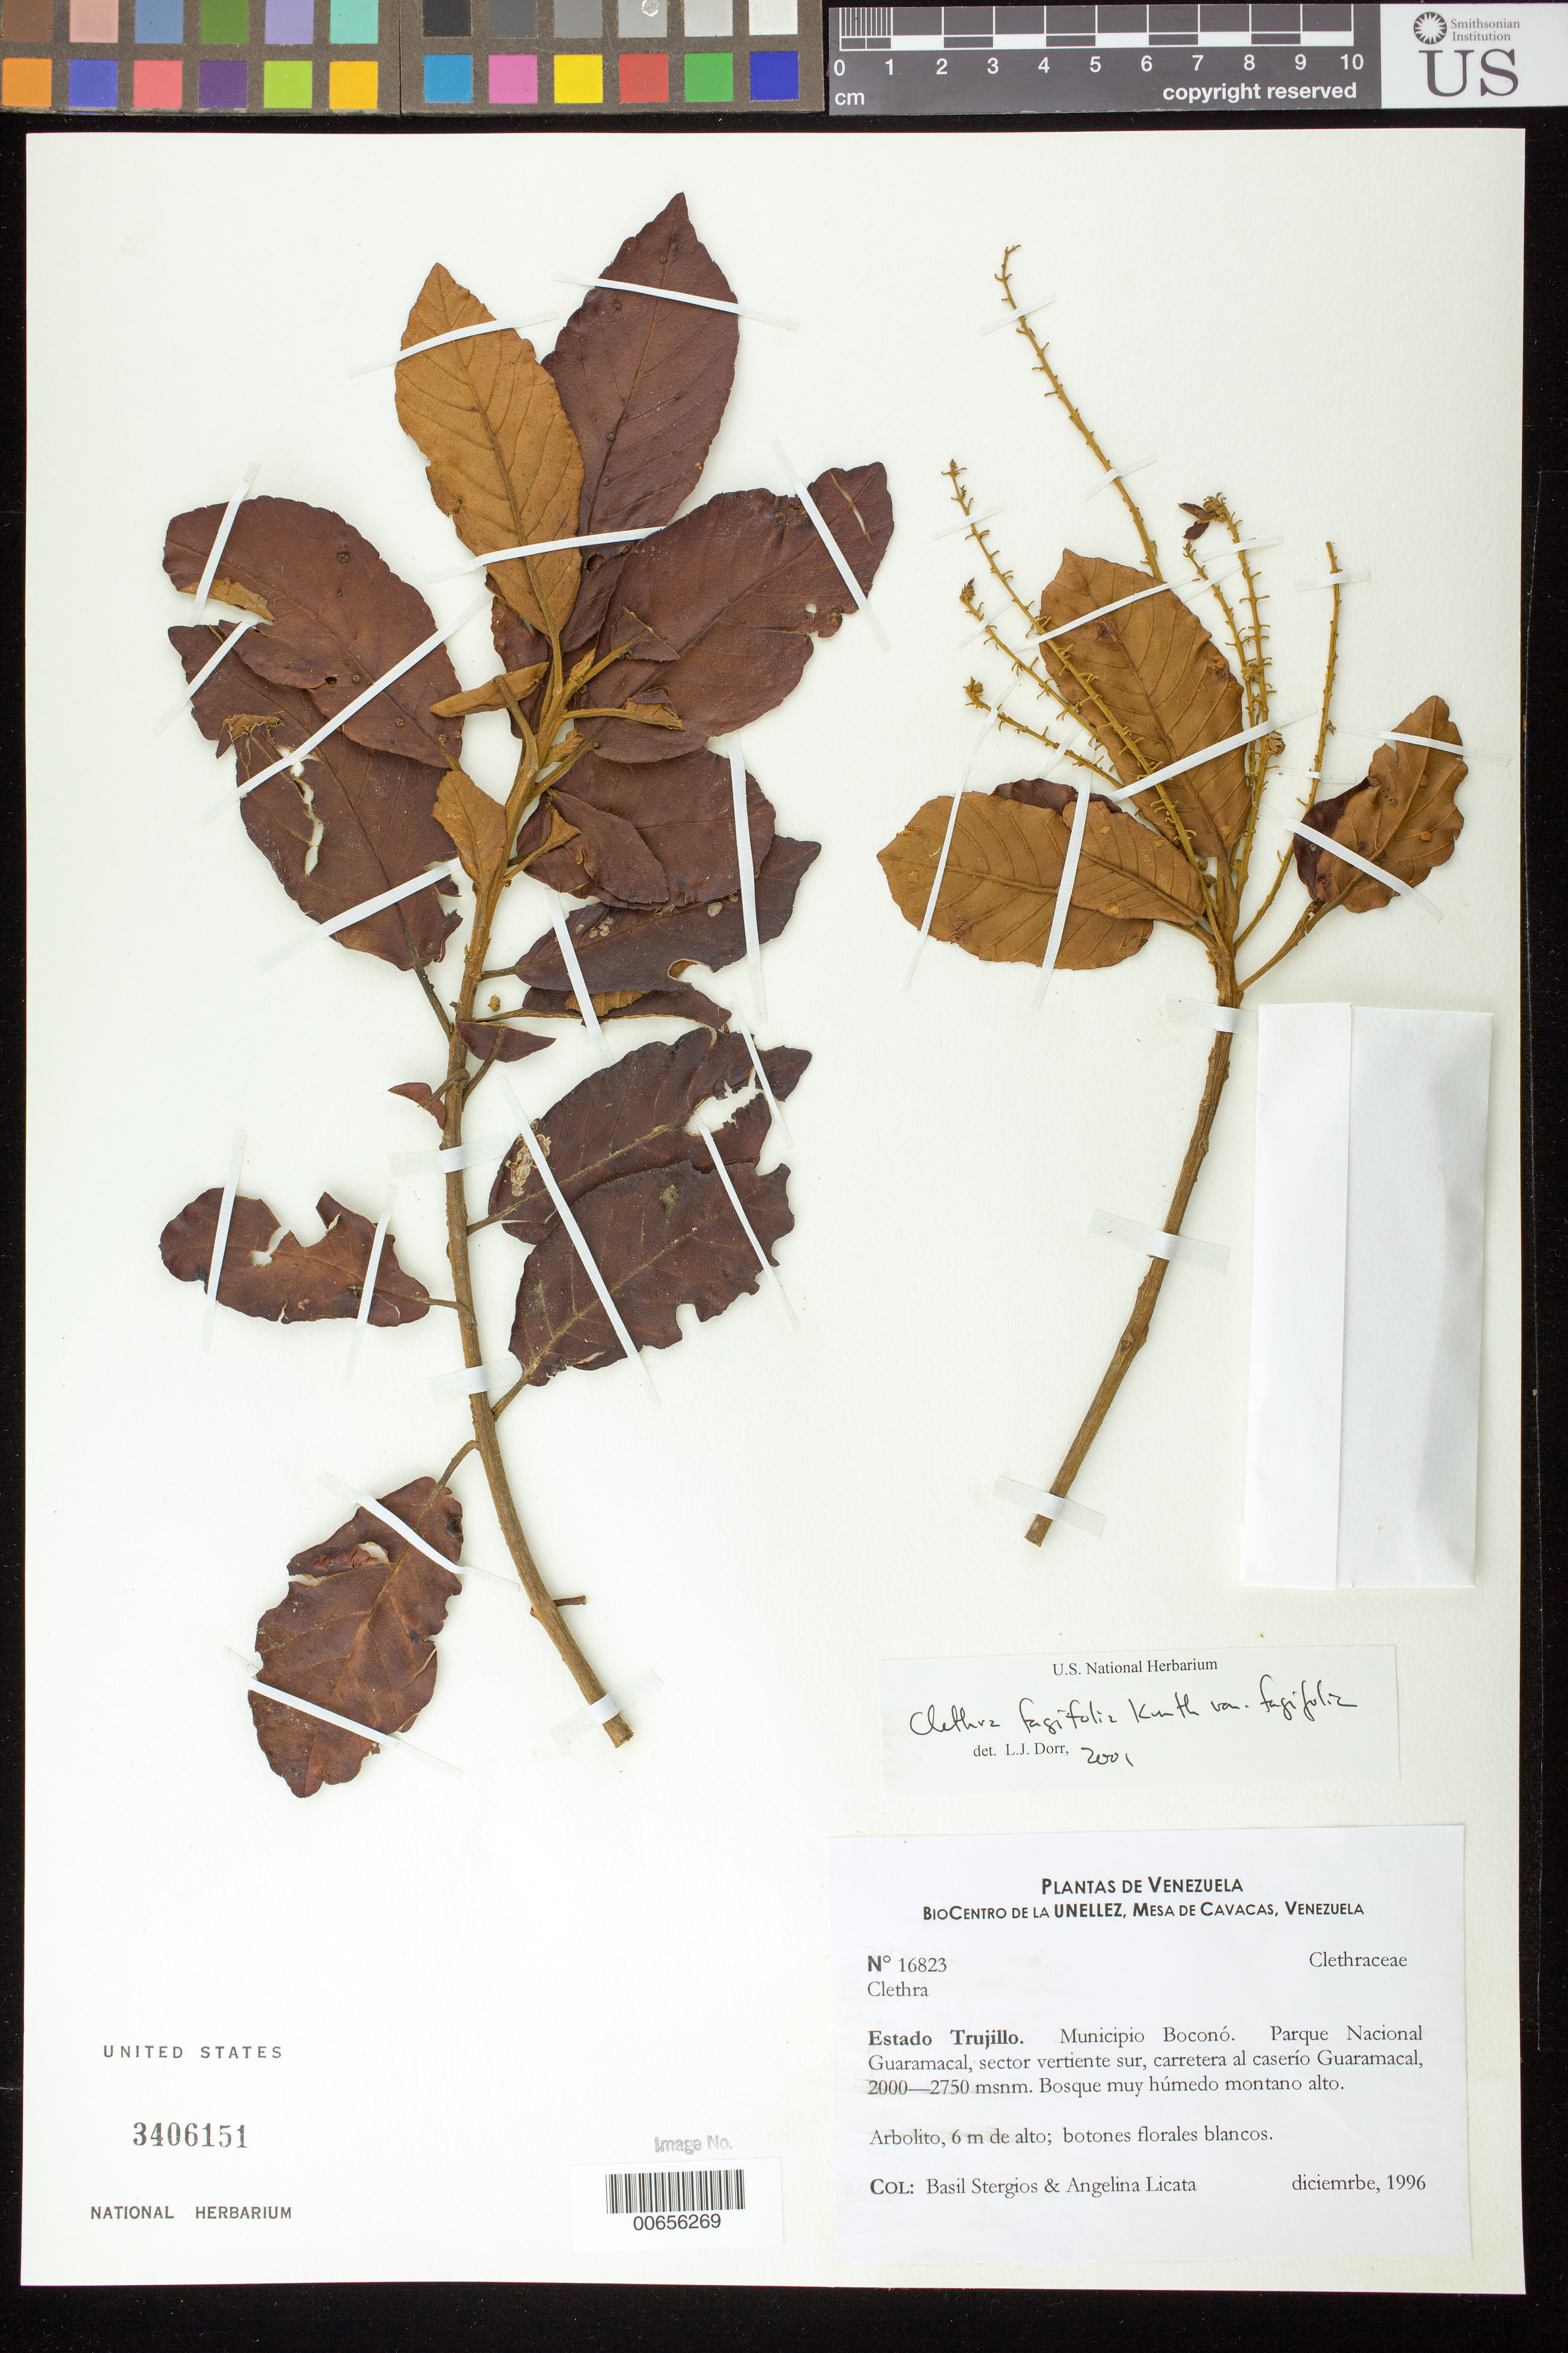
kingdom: Plantae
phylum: Tracheophyta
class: Magnoliopsida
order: Ericales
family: Clethraceae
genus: Clethra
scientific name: Clethra fagifolia var. fagifolia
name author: Kunth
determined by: Dorr, L. J., (BOT), Smithsonian Institution - National Museum of Natural History (UNITED STATES)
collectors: B. G. Stergios & A. Licata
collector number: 16823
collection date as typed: Dec 1996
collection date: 1996-12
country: Venezuela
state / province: Trujillo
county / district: Boconó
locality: Parque Nacional Guaramacal, vertiente S, carretera Guaramacal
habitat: Bosque muy húmedo montano alto.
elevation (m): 2000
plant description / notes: CTES, PORT, US, VEN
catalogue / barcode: US 3406151